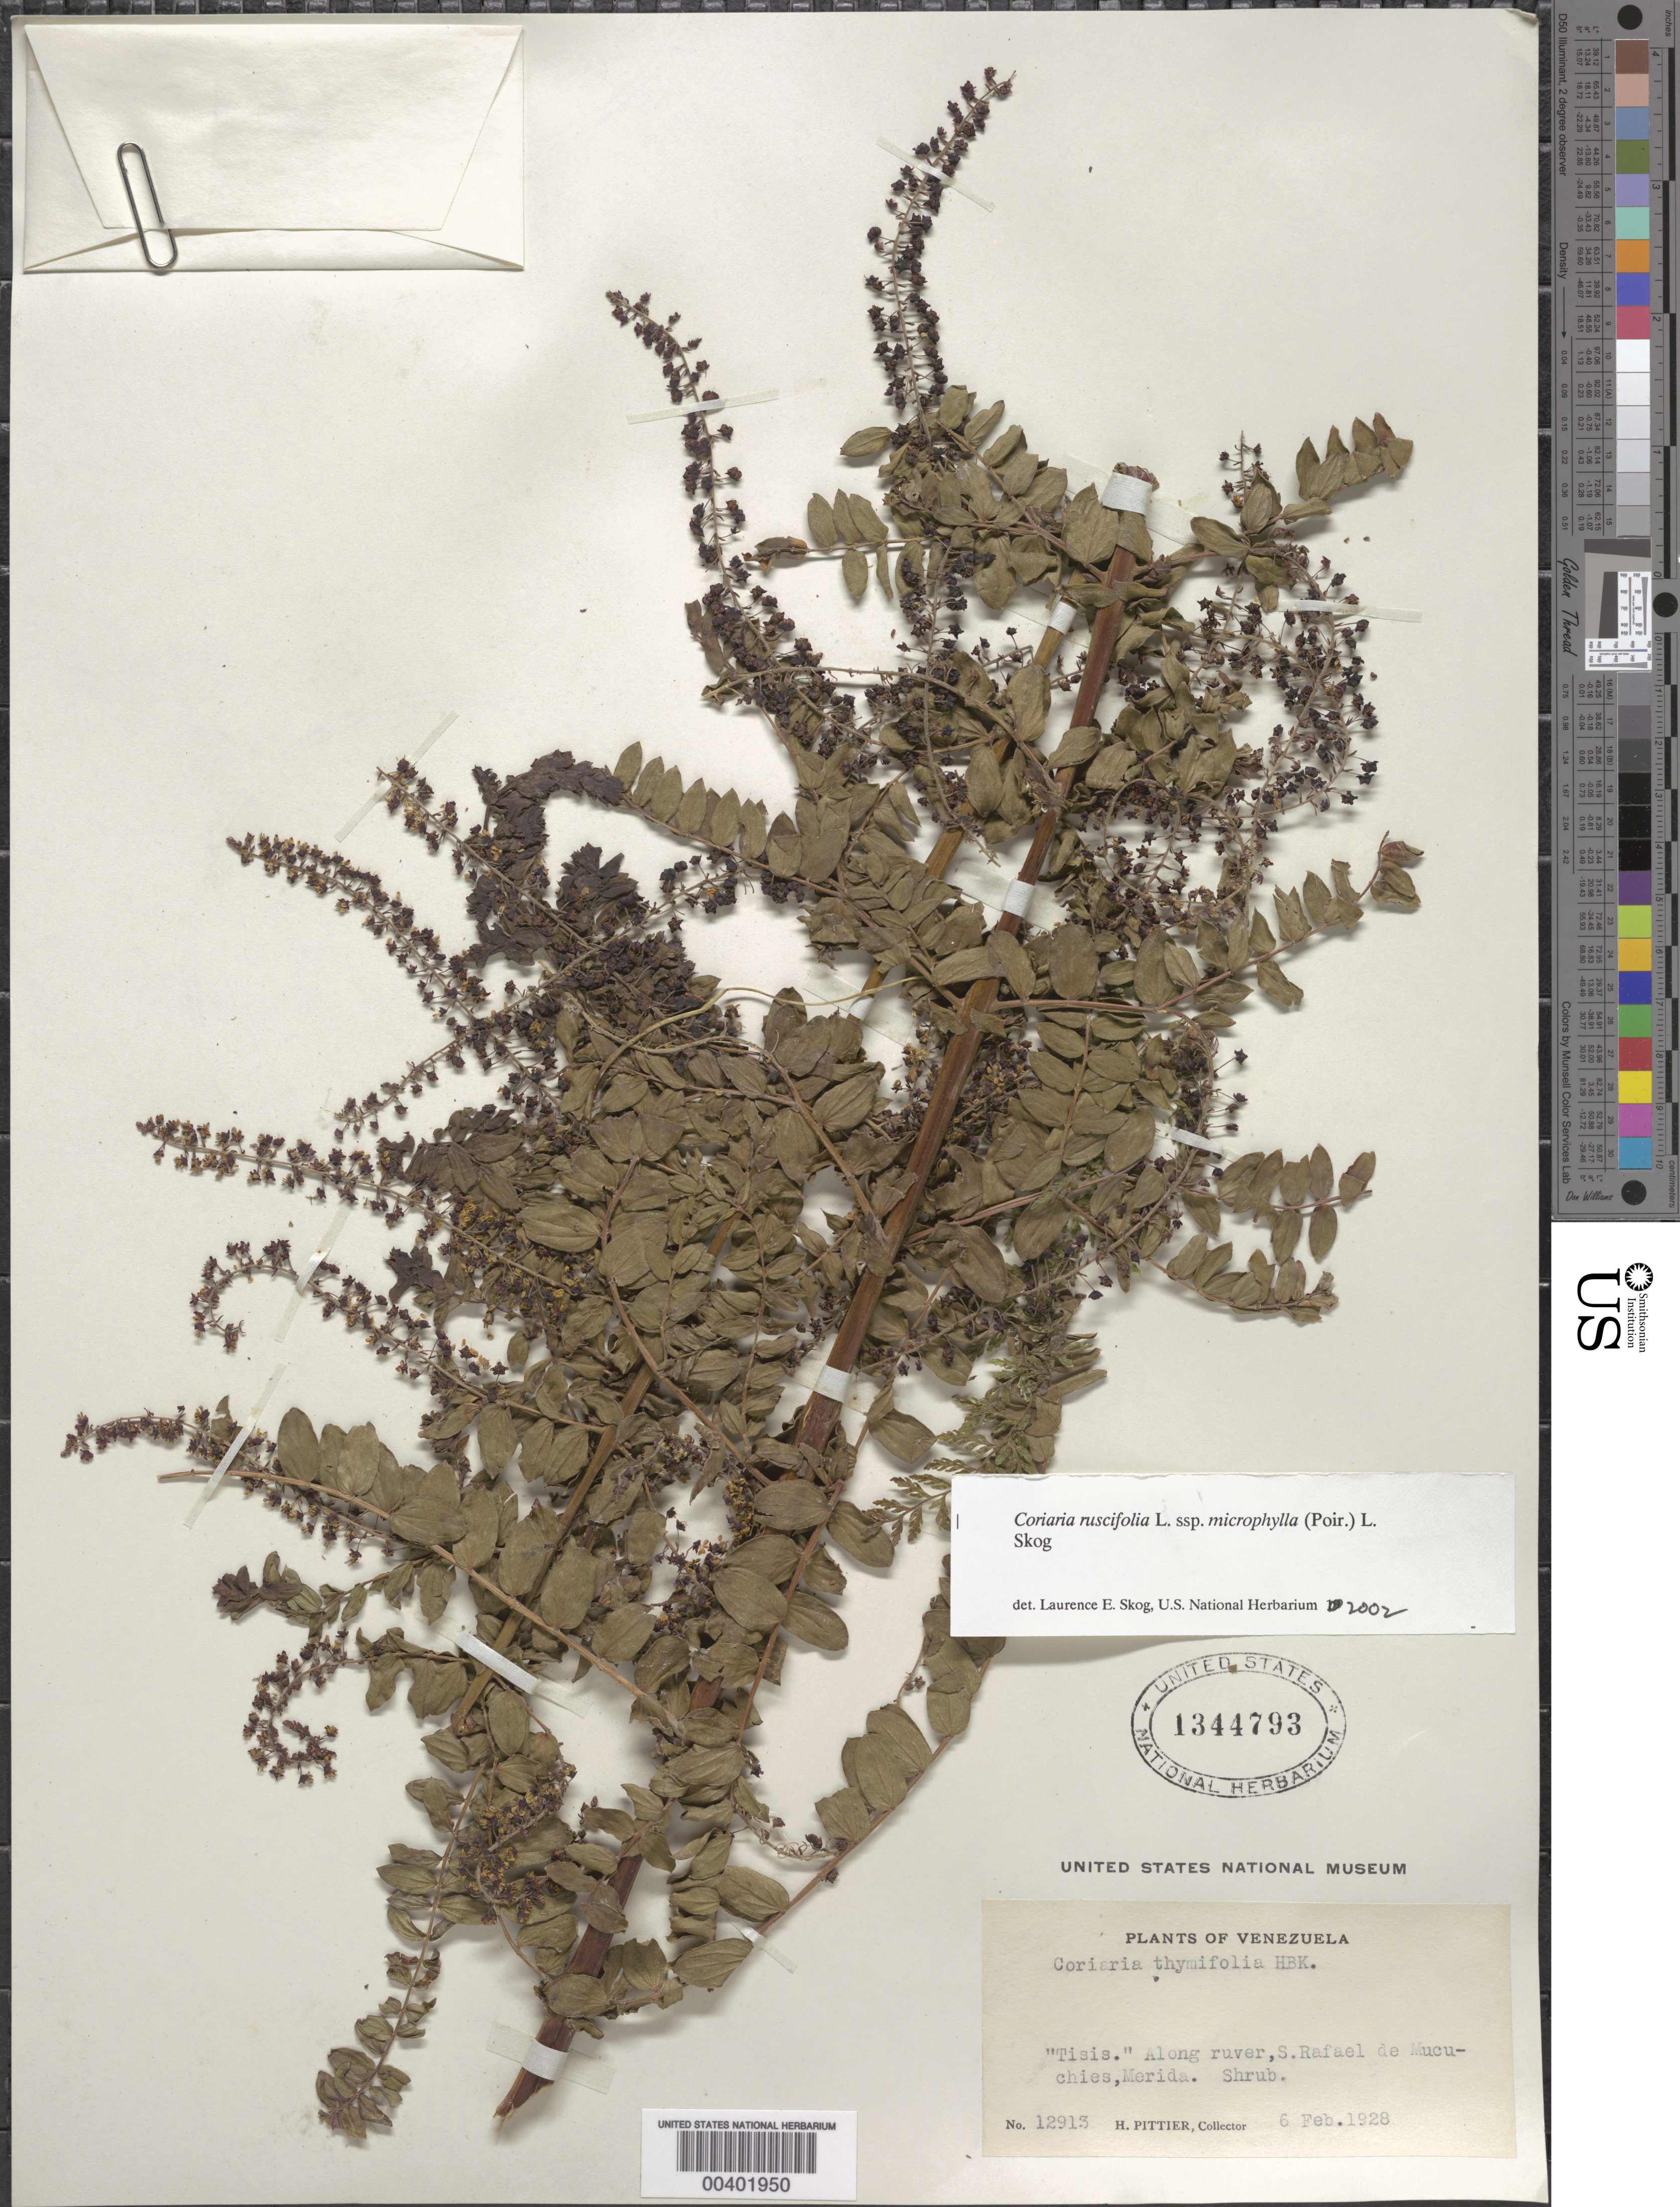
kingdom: Plantae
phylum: Tracheophyta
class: Magnoliopsida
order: Cucurbitales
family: Coriariaceae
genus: Coriaria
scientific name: Coriaria ruscifolia subsp. microphylla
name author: (Poir.) L.E. Skog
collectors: H. F. Pittier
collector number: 12913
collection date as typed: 06 Feb 1928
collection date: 1928-02-06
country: Venezuela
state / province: Mérida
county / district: Rangel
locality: San Rafael de Mucuchies. San Rafael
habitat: Along river.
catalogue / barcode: US 1344793